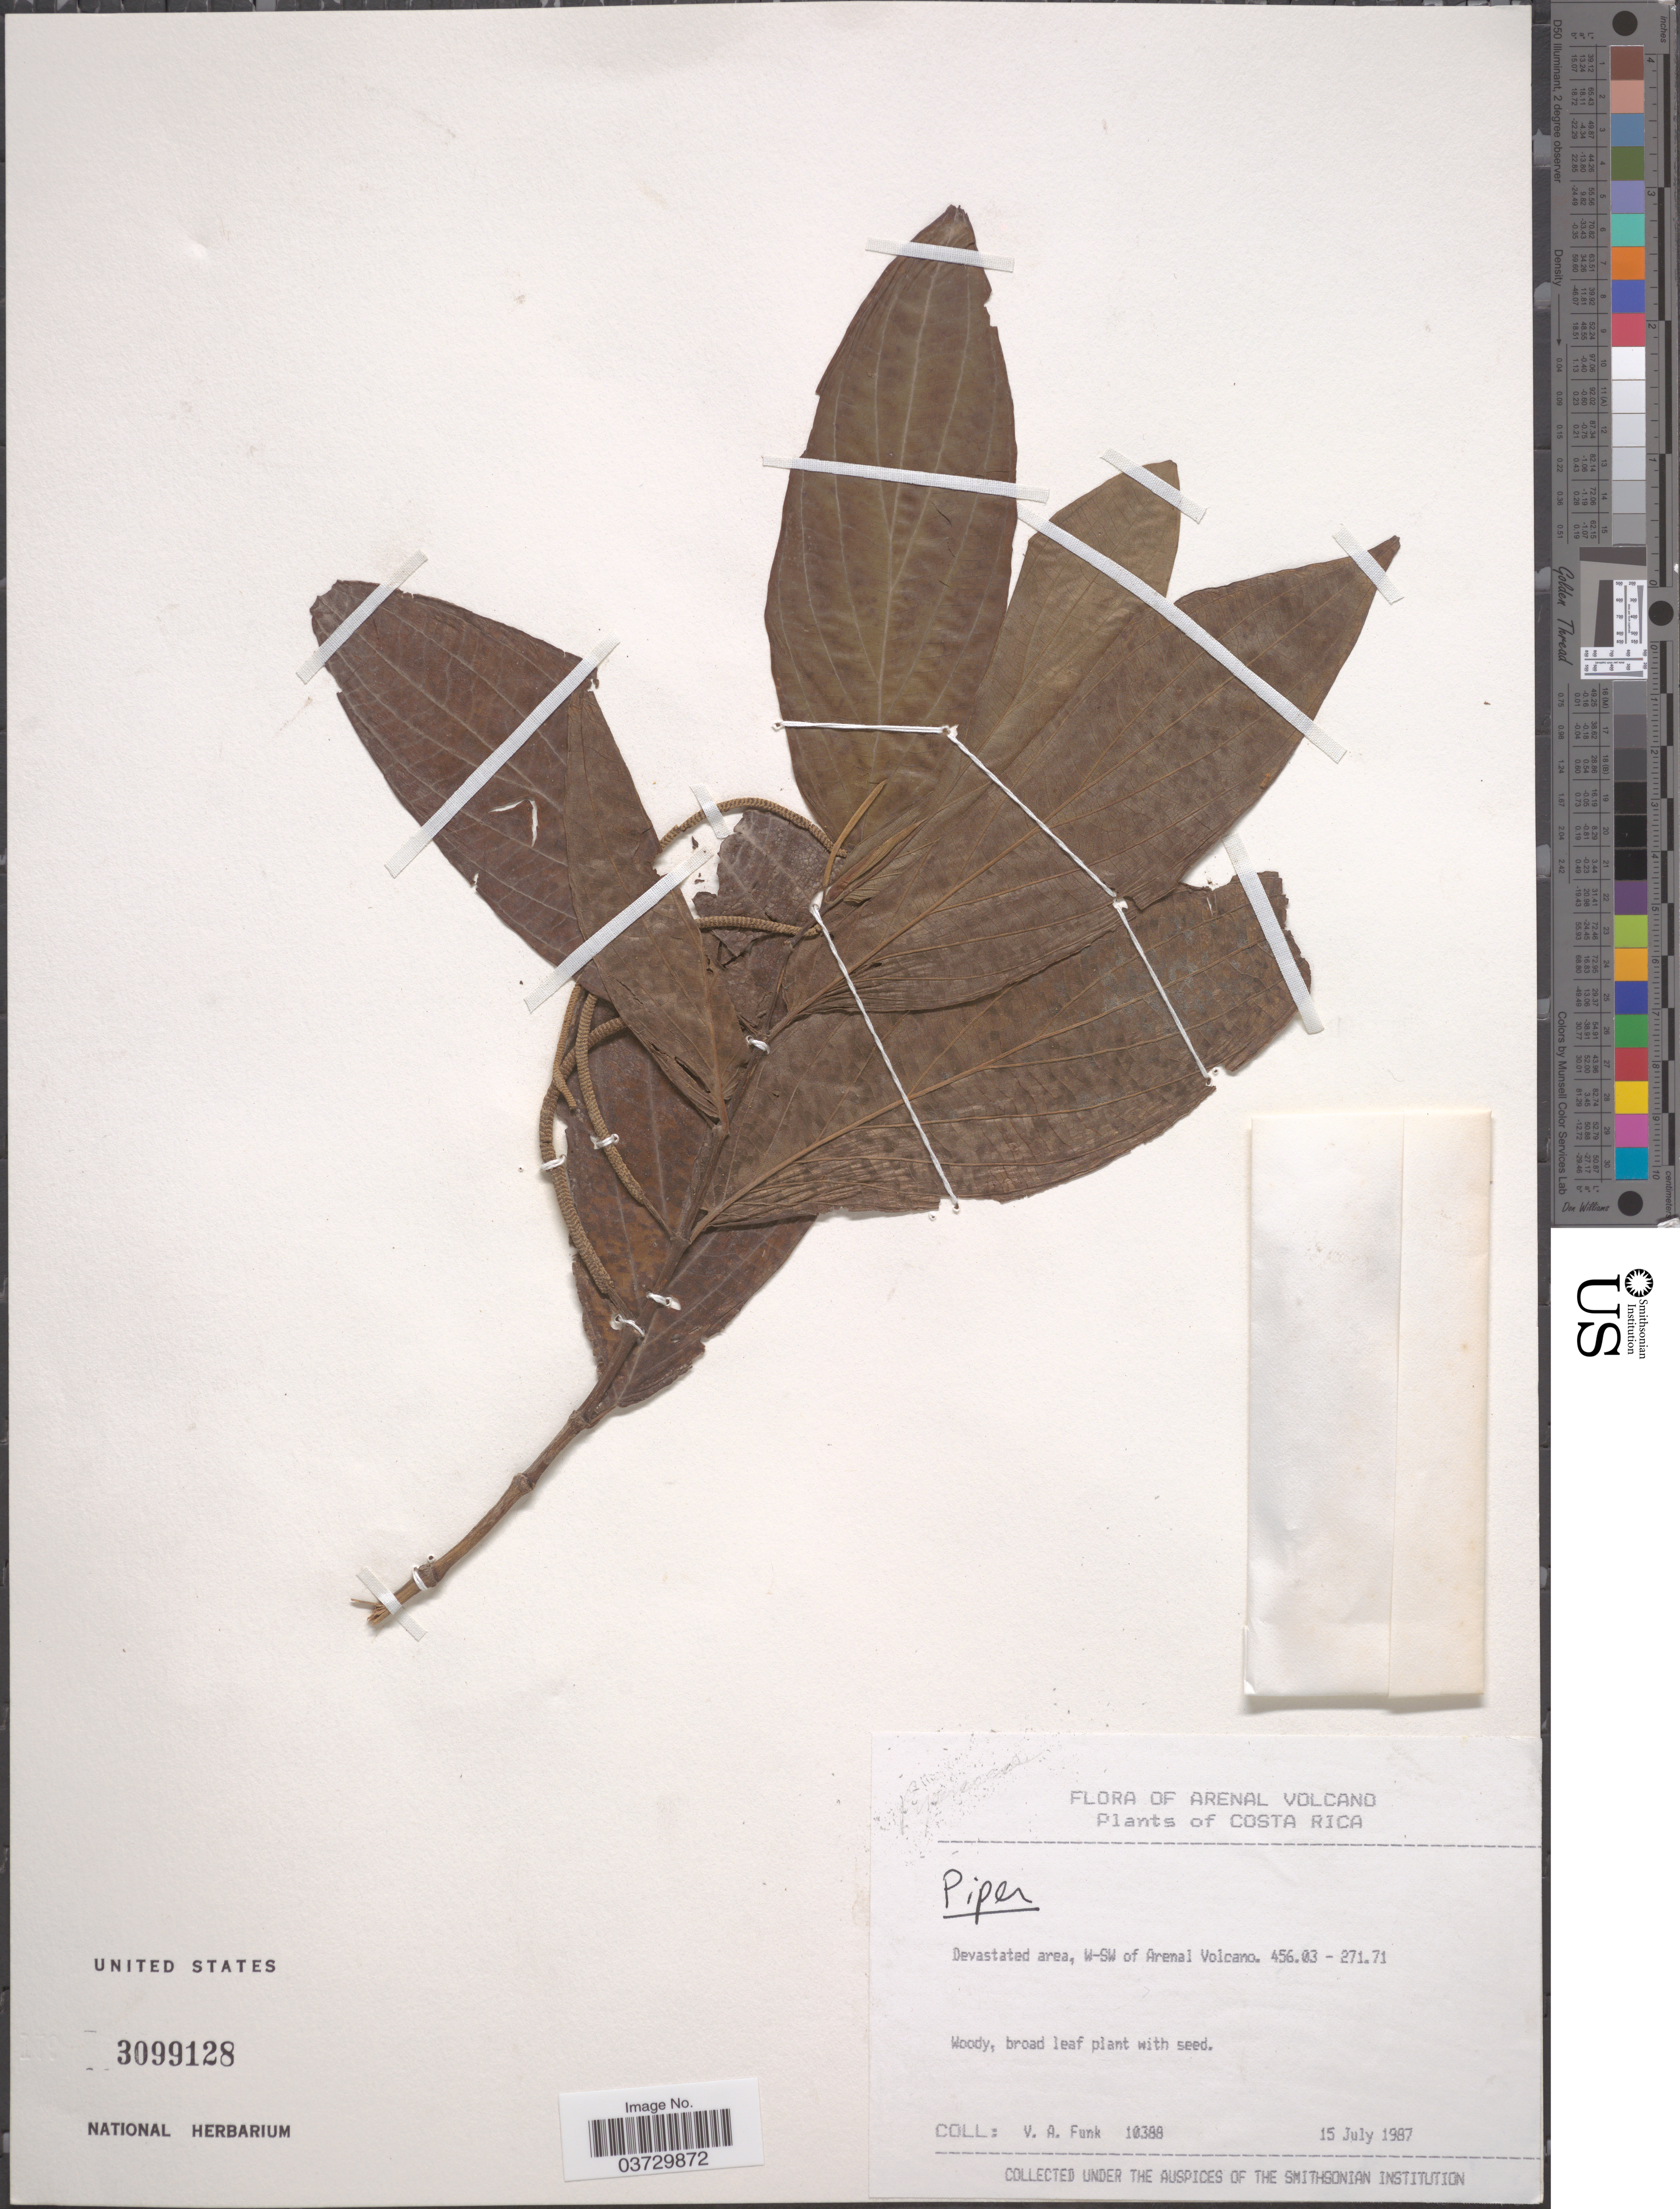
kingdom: Plantae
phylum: Tracheophyta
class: Magnoliopsida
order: Piperales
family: Piperaceae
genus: Piper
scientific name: Piper sp.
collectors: V. Funk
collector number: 10388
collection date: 1987-07-15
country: Costa Rica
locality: Arenal Volcano. Devastated area, W-SW of Arenal Volcano. 456.03-271.71.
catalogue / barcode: US 3099128